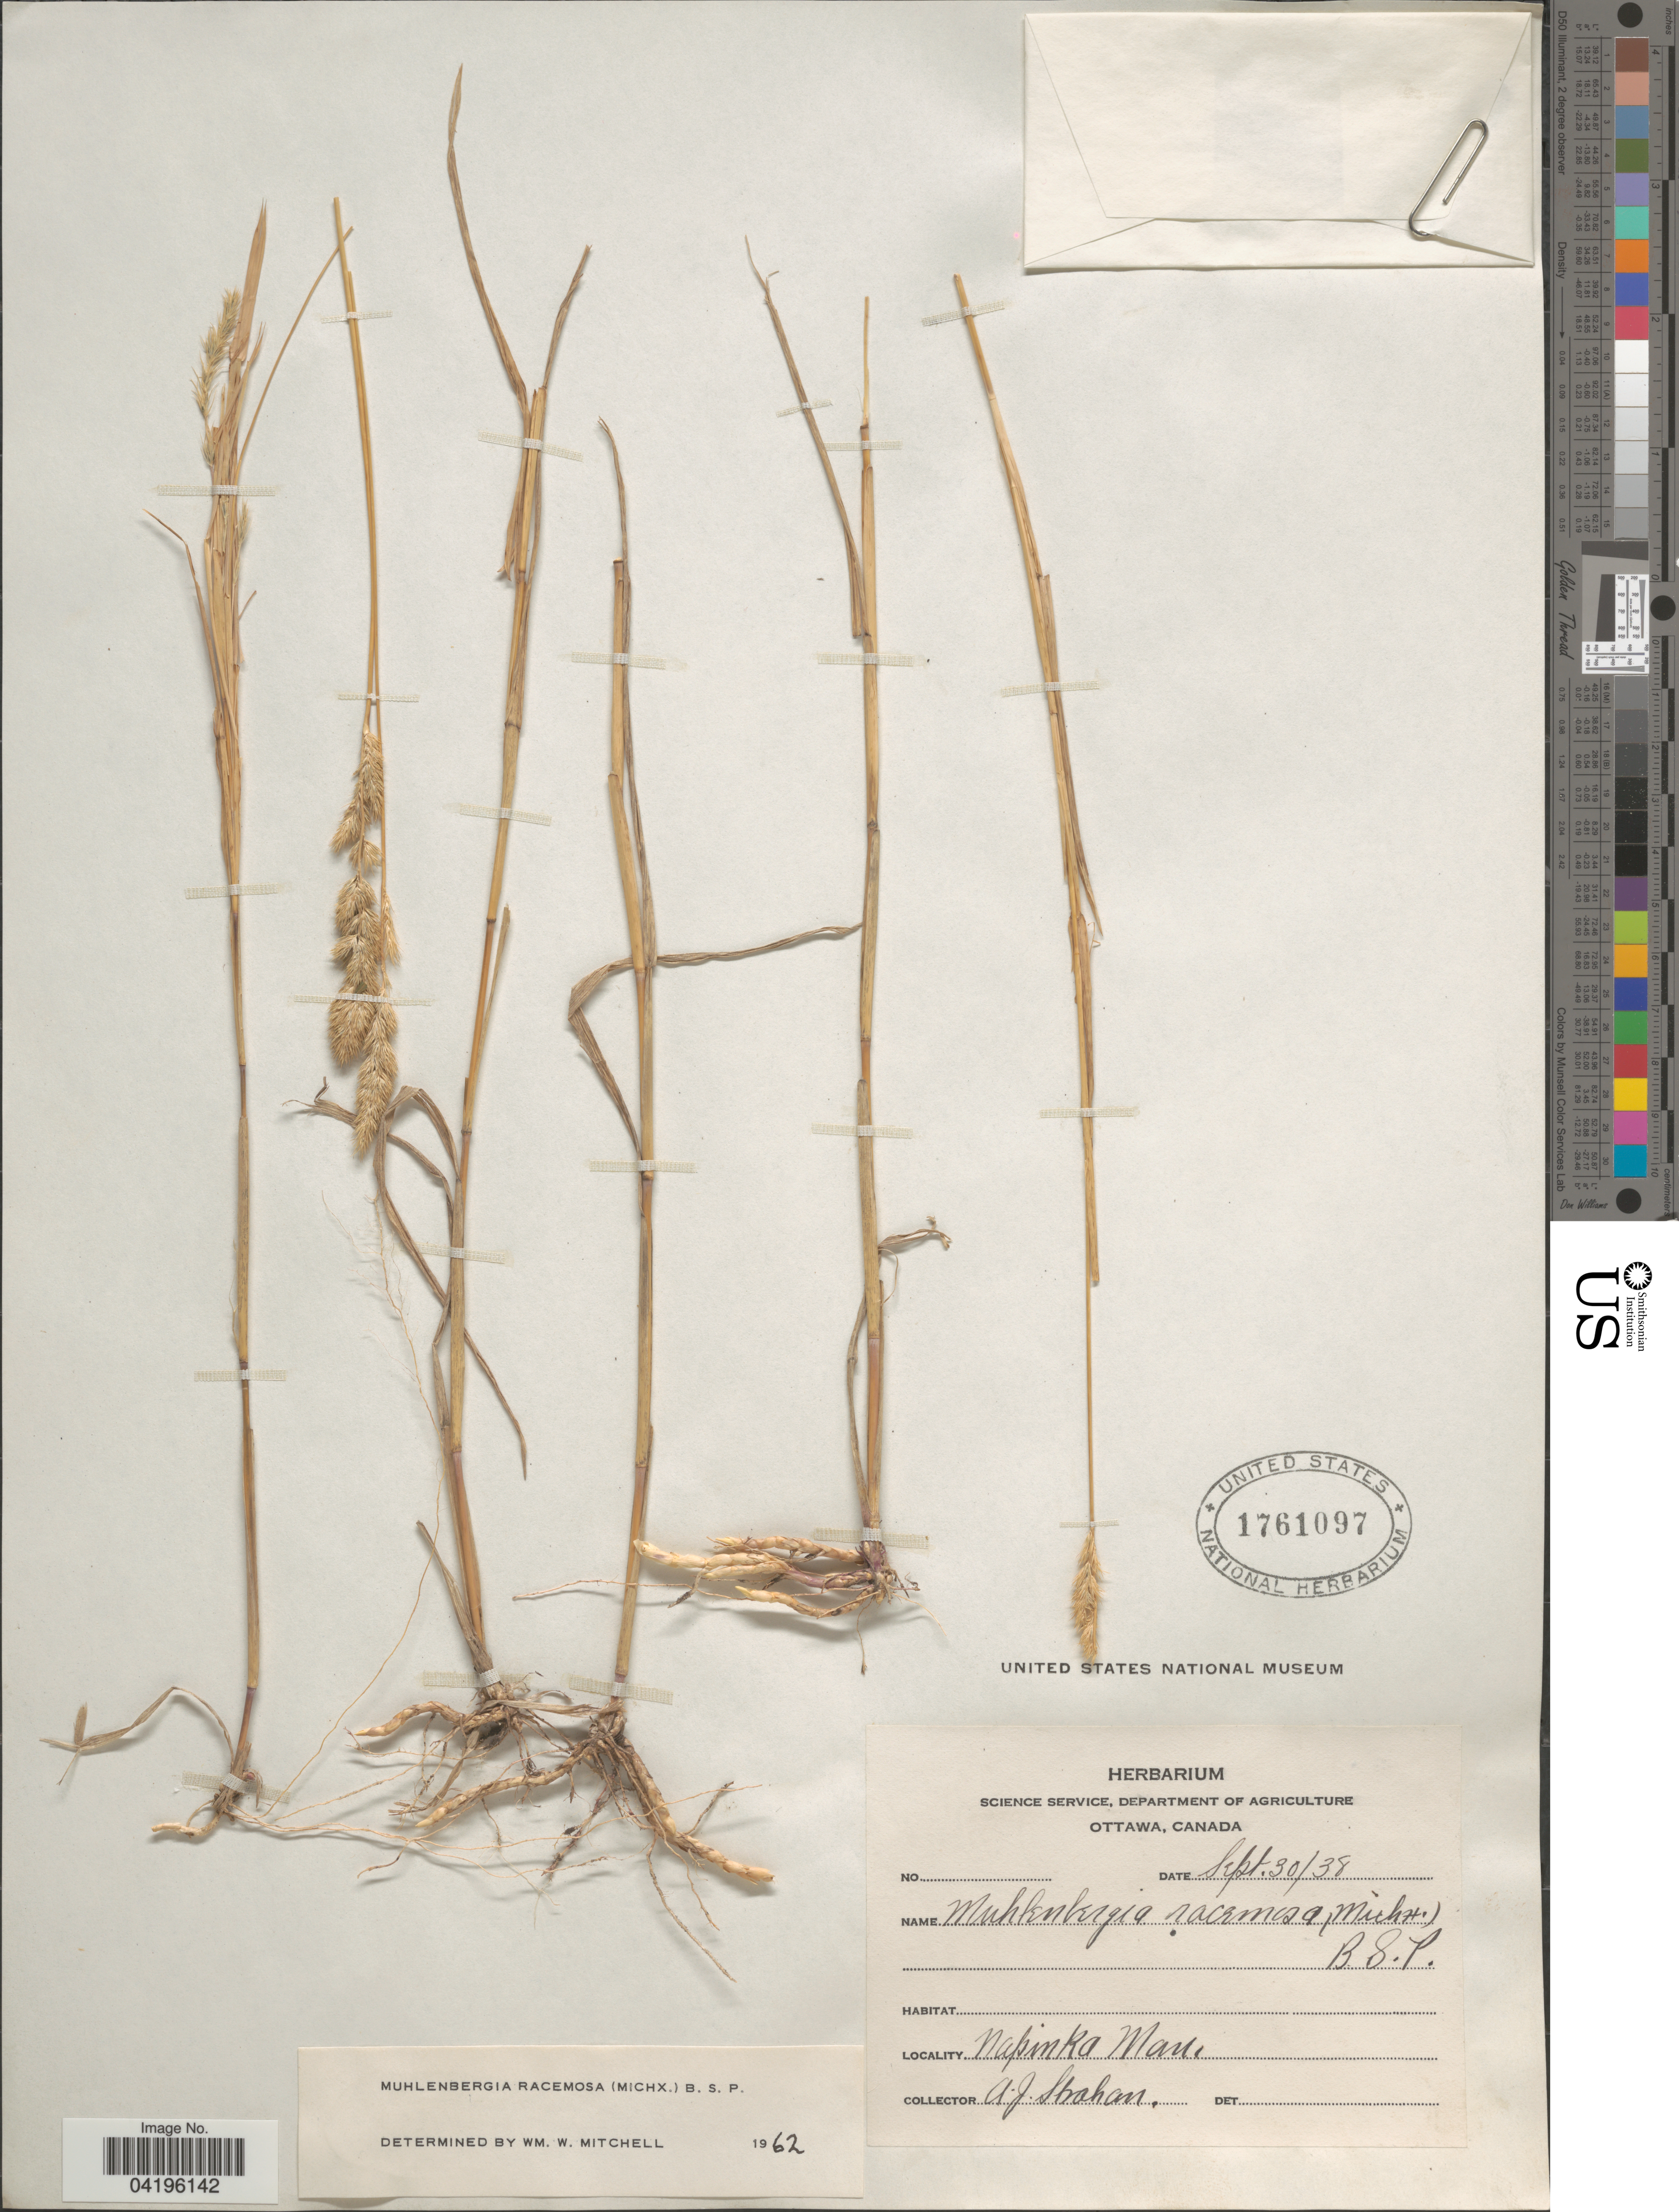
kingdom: Plantae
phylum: Tracheophyta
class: Liliopsida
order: Poales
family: Poaceae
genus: Muhlenbergia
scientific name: Muhlenbergia racemosa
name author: (Michx.) Britton et al.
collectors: A. Strahan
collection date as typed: Transcribed d/m/y: 30/9/38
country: Canada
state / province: Manitoba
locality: Napinka.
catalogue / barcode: US 1761097